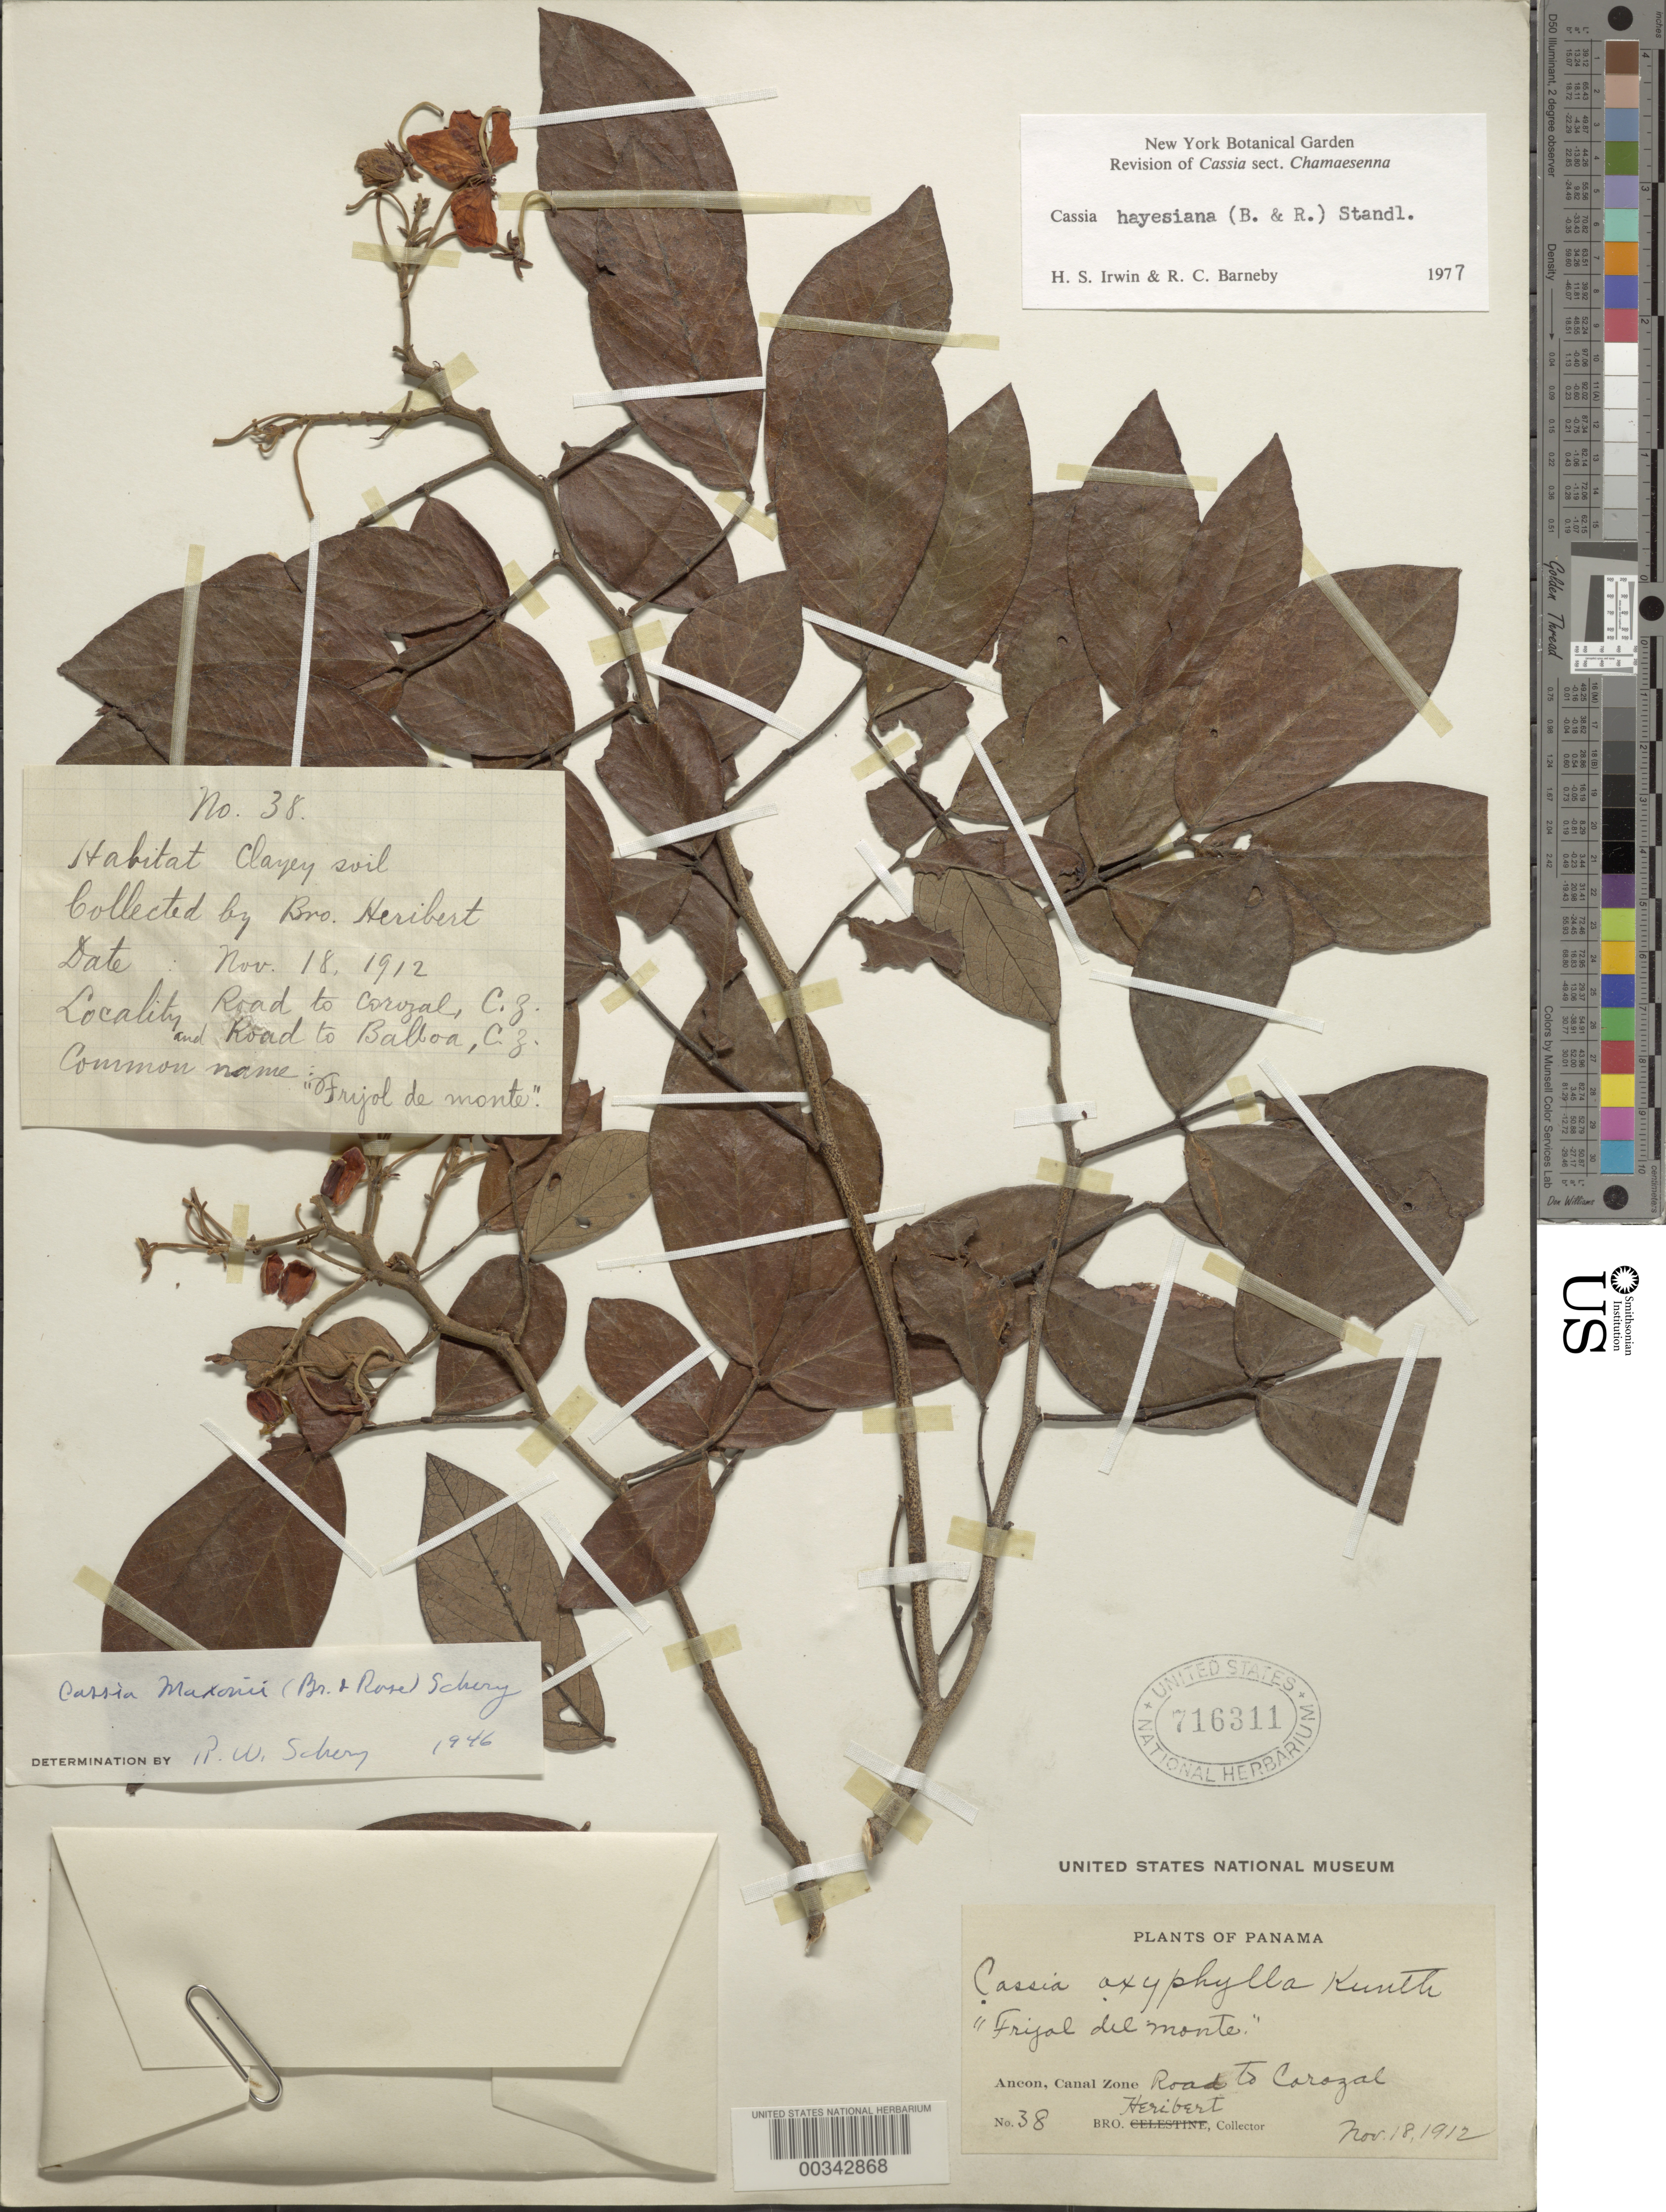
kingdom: Plantae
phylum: Tracheophyta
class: Magnoliopsida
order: Fabales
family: Fabaceae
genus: Senna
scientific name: Senna hayesiana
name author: (Britton & Rose) H.S. Irwin & Barneby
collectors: B. Herbierto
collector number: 38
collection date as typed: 18 Nov 1912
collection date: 1912-11-18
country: Panama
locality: Ancon, road to Corozal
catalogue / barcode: US 716311